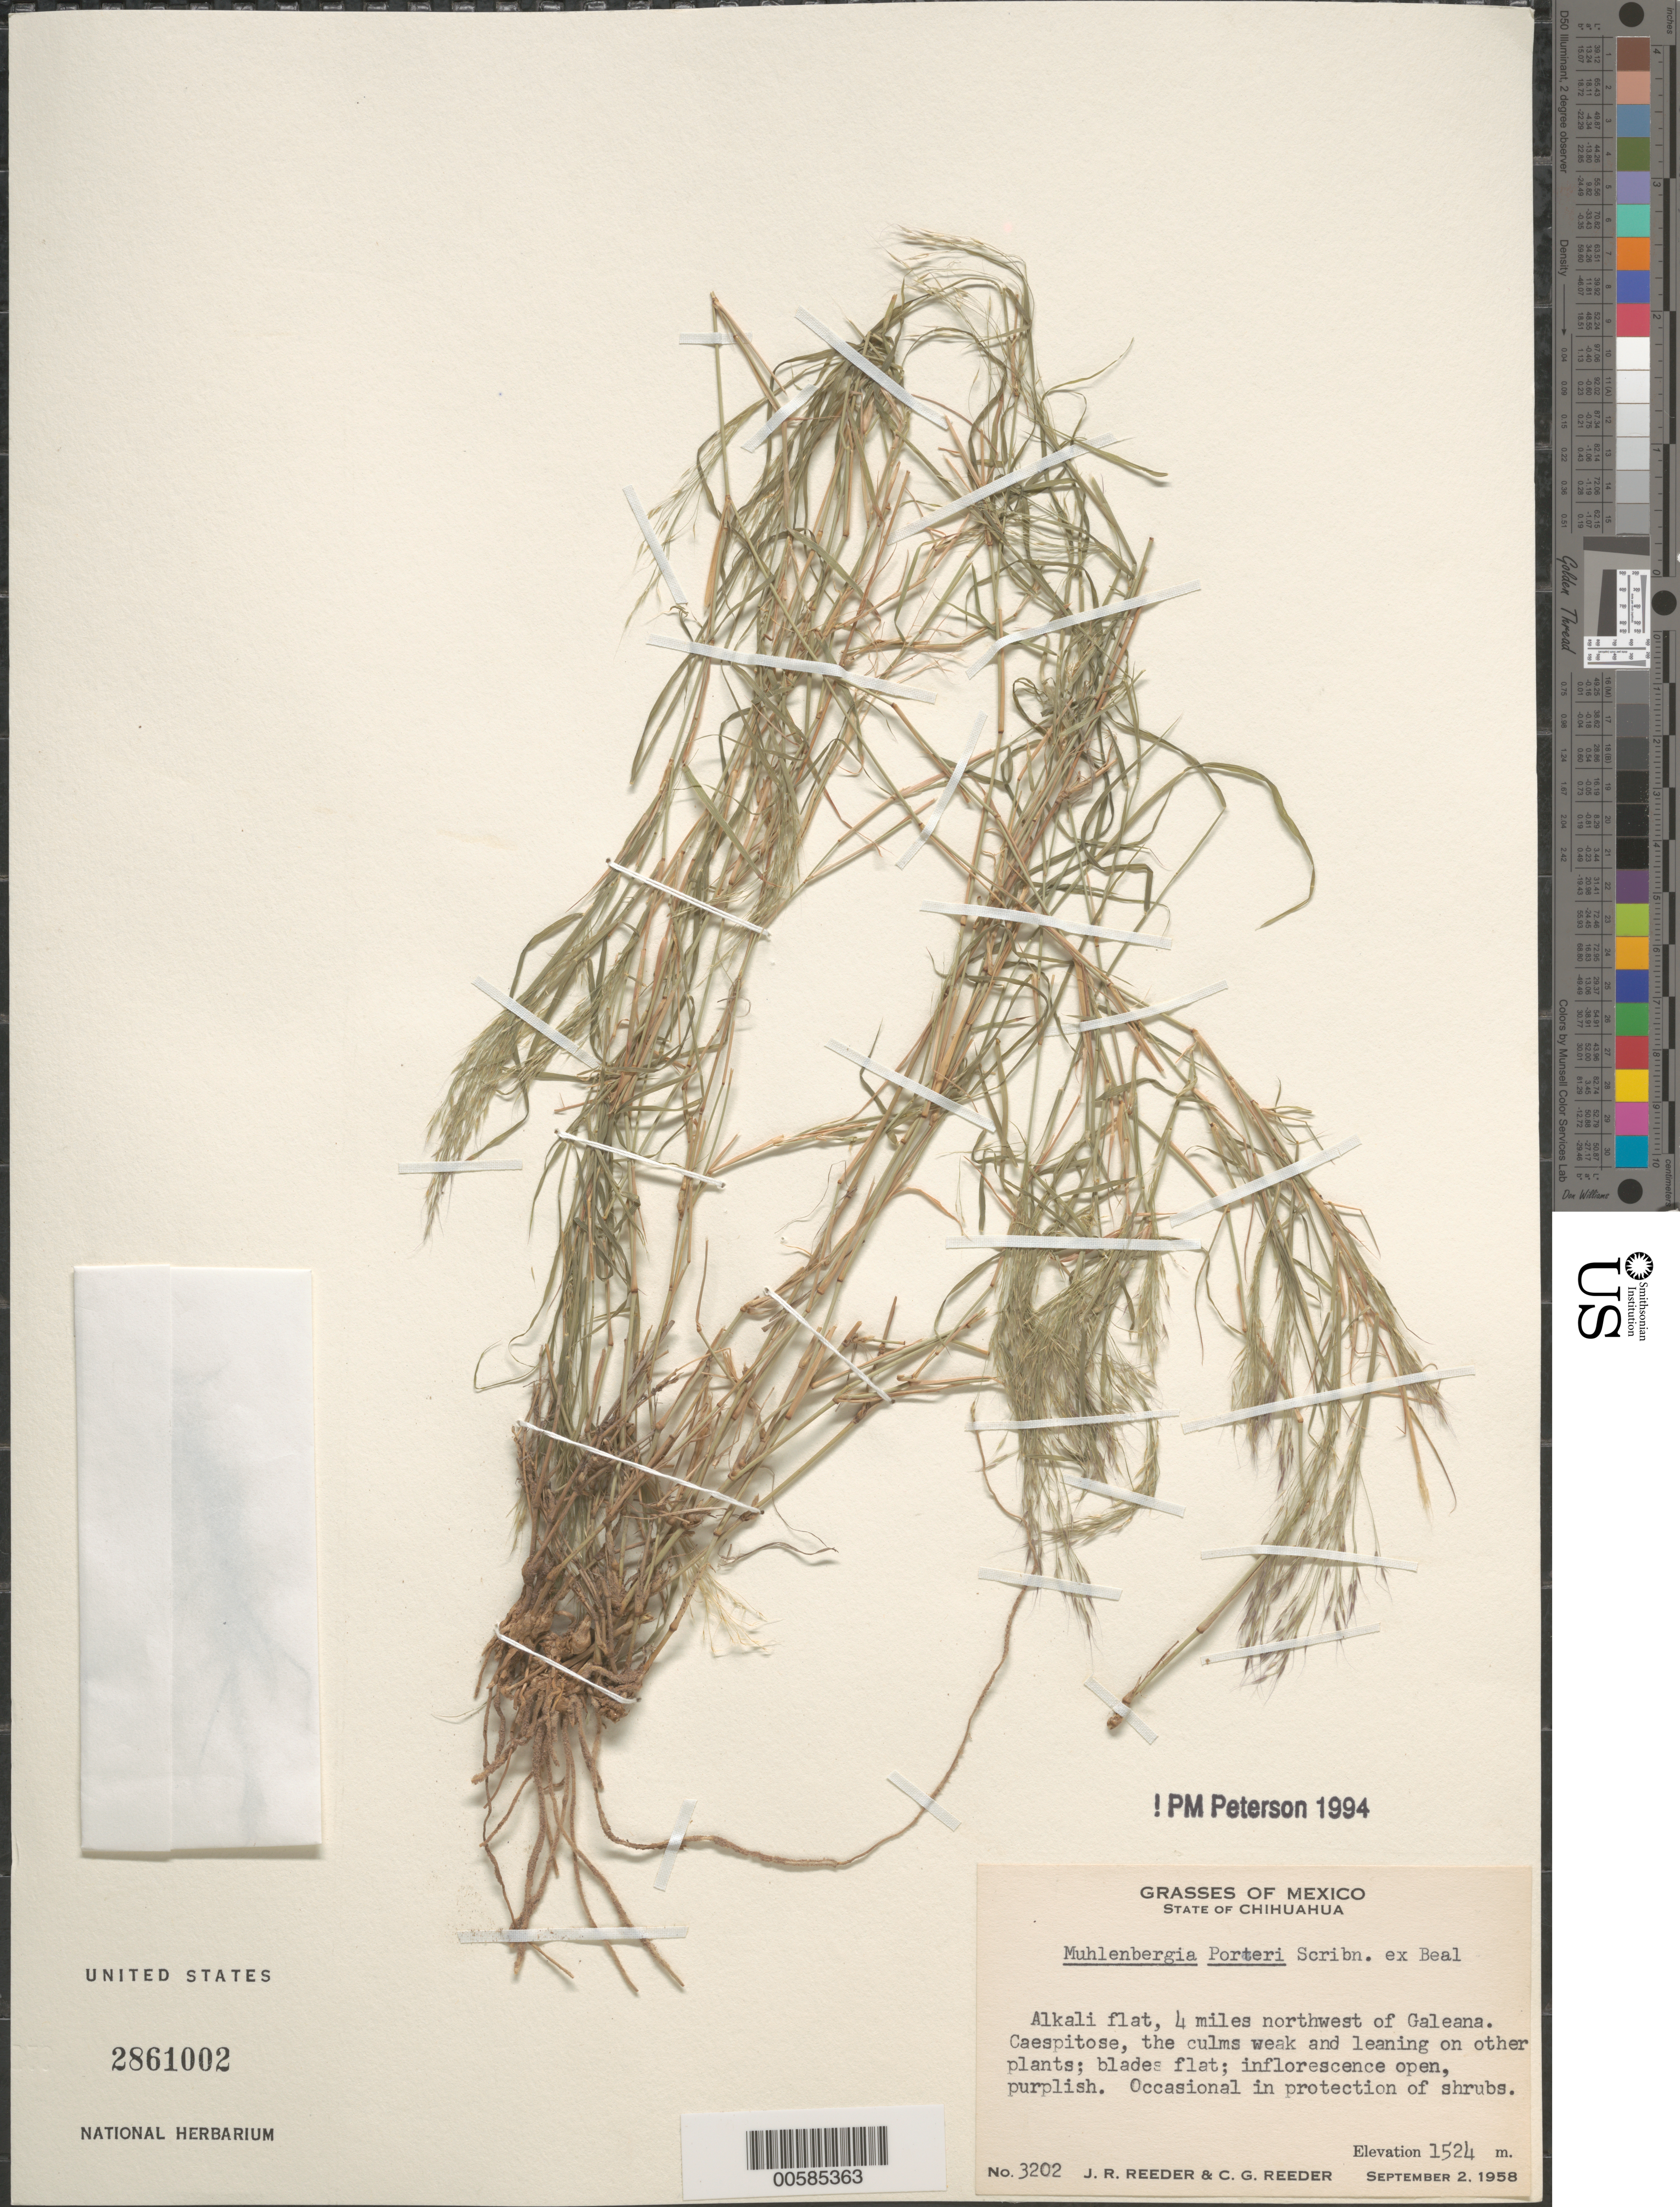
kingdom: Plantae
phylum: Tracheophyta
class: Liliopsida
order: Poales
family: Poaceae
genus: Muhlenbergia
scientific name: Muhlenbergia porteri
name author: Scribn. in W.J. Beal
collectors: J. R. Reeder & C. G. Reeder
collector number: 3202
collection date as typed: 2 Sep 1958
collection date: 1958-09-02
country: Mexico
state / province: Chihuahua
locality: Alkali flat, 4 mi NW of Galeana.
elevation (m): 1524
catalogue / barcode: US 2861002